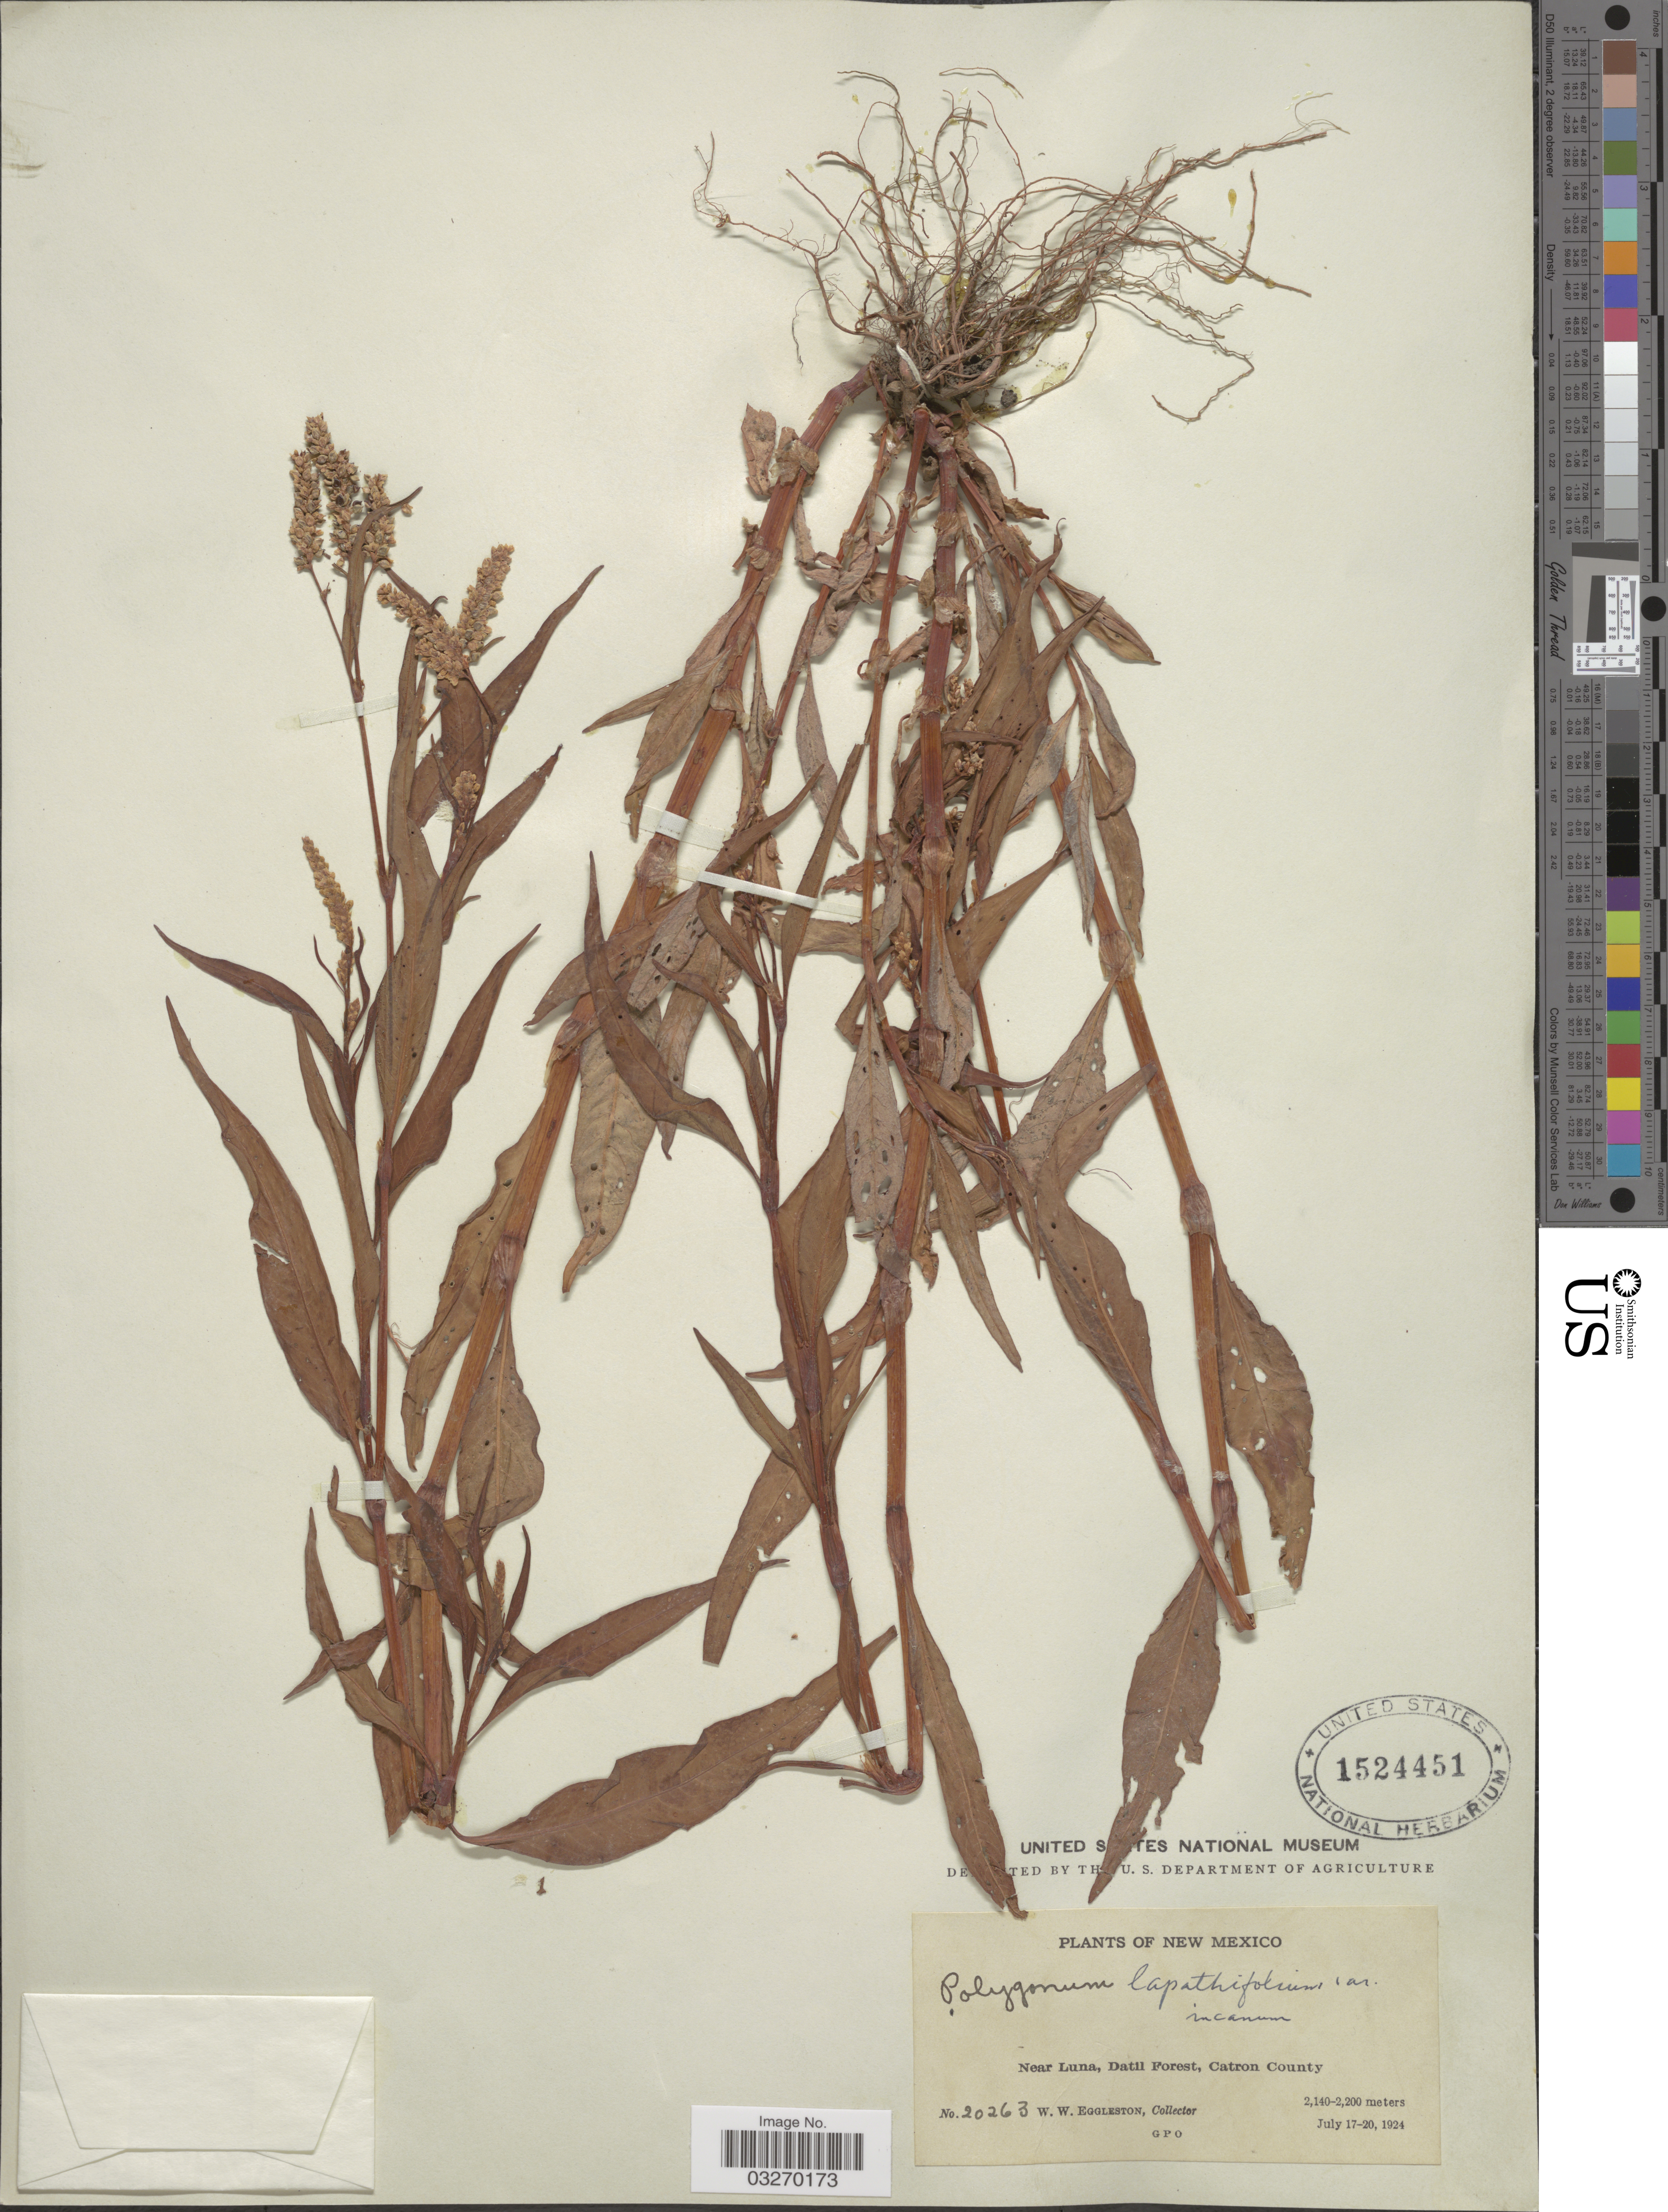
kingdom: Plantae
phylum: Tracheophyta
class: Magnoliopsida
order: Caryophyllales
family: Polygonaceae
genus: Persicaria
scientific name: Persicaria lapathifolia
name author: (L.) Delarbre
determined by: Atha, D. E.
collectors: W. W. Eggleston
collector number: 20263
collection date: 1924-07-17/1924-07-20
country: United States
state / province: New Mexico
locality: Near Luna, Datil Forest, Catron County.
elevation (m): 2140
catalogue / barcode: US 1524451